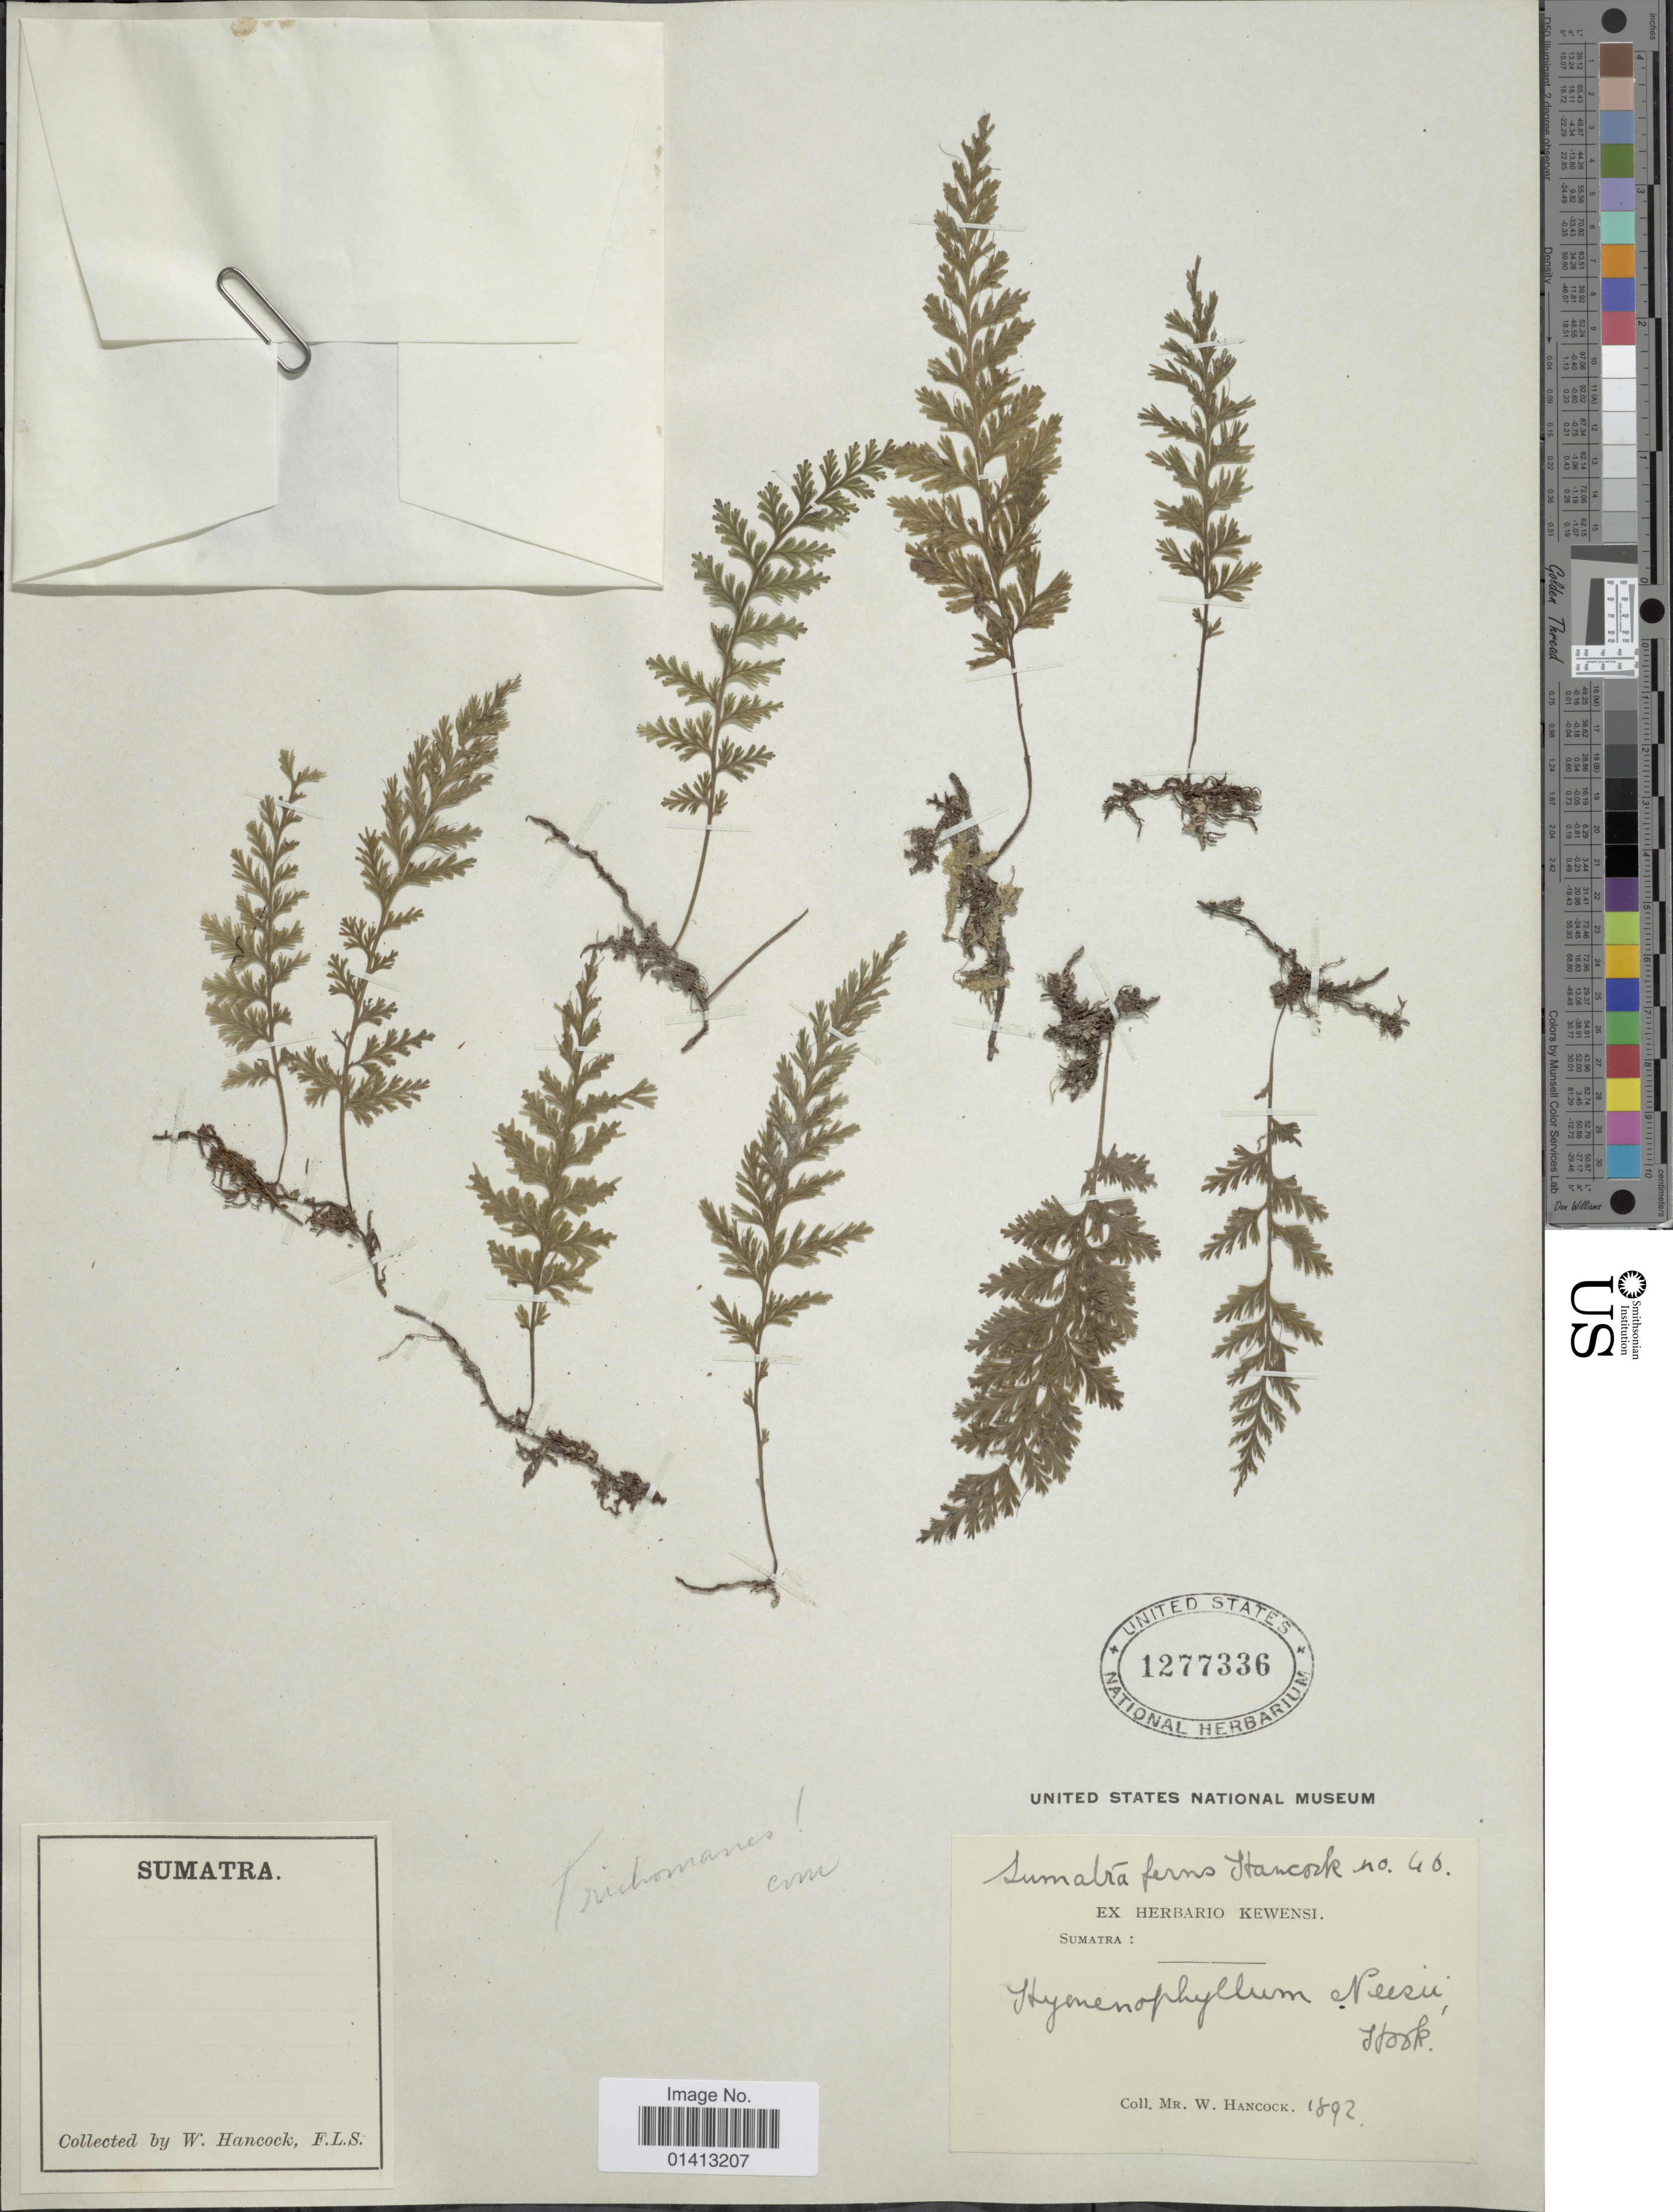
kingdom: Plantae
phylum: Tracheophyta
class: Polypodiopsida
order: Hymenophyllales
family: Hymenophyllaceae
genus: Crepidomanes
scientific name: Crepidomanes sp.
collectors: W. Hancock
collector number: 46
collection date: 1892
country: Indonesia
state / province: Sumatra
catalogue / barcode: US 1277336